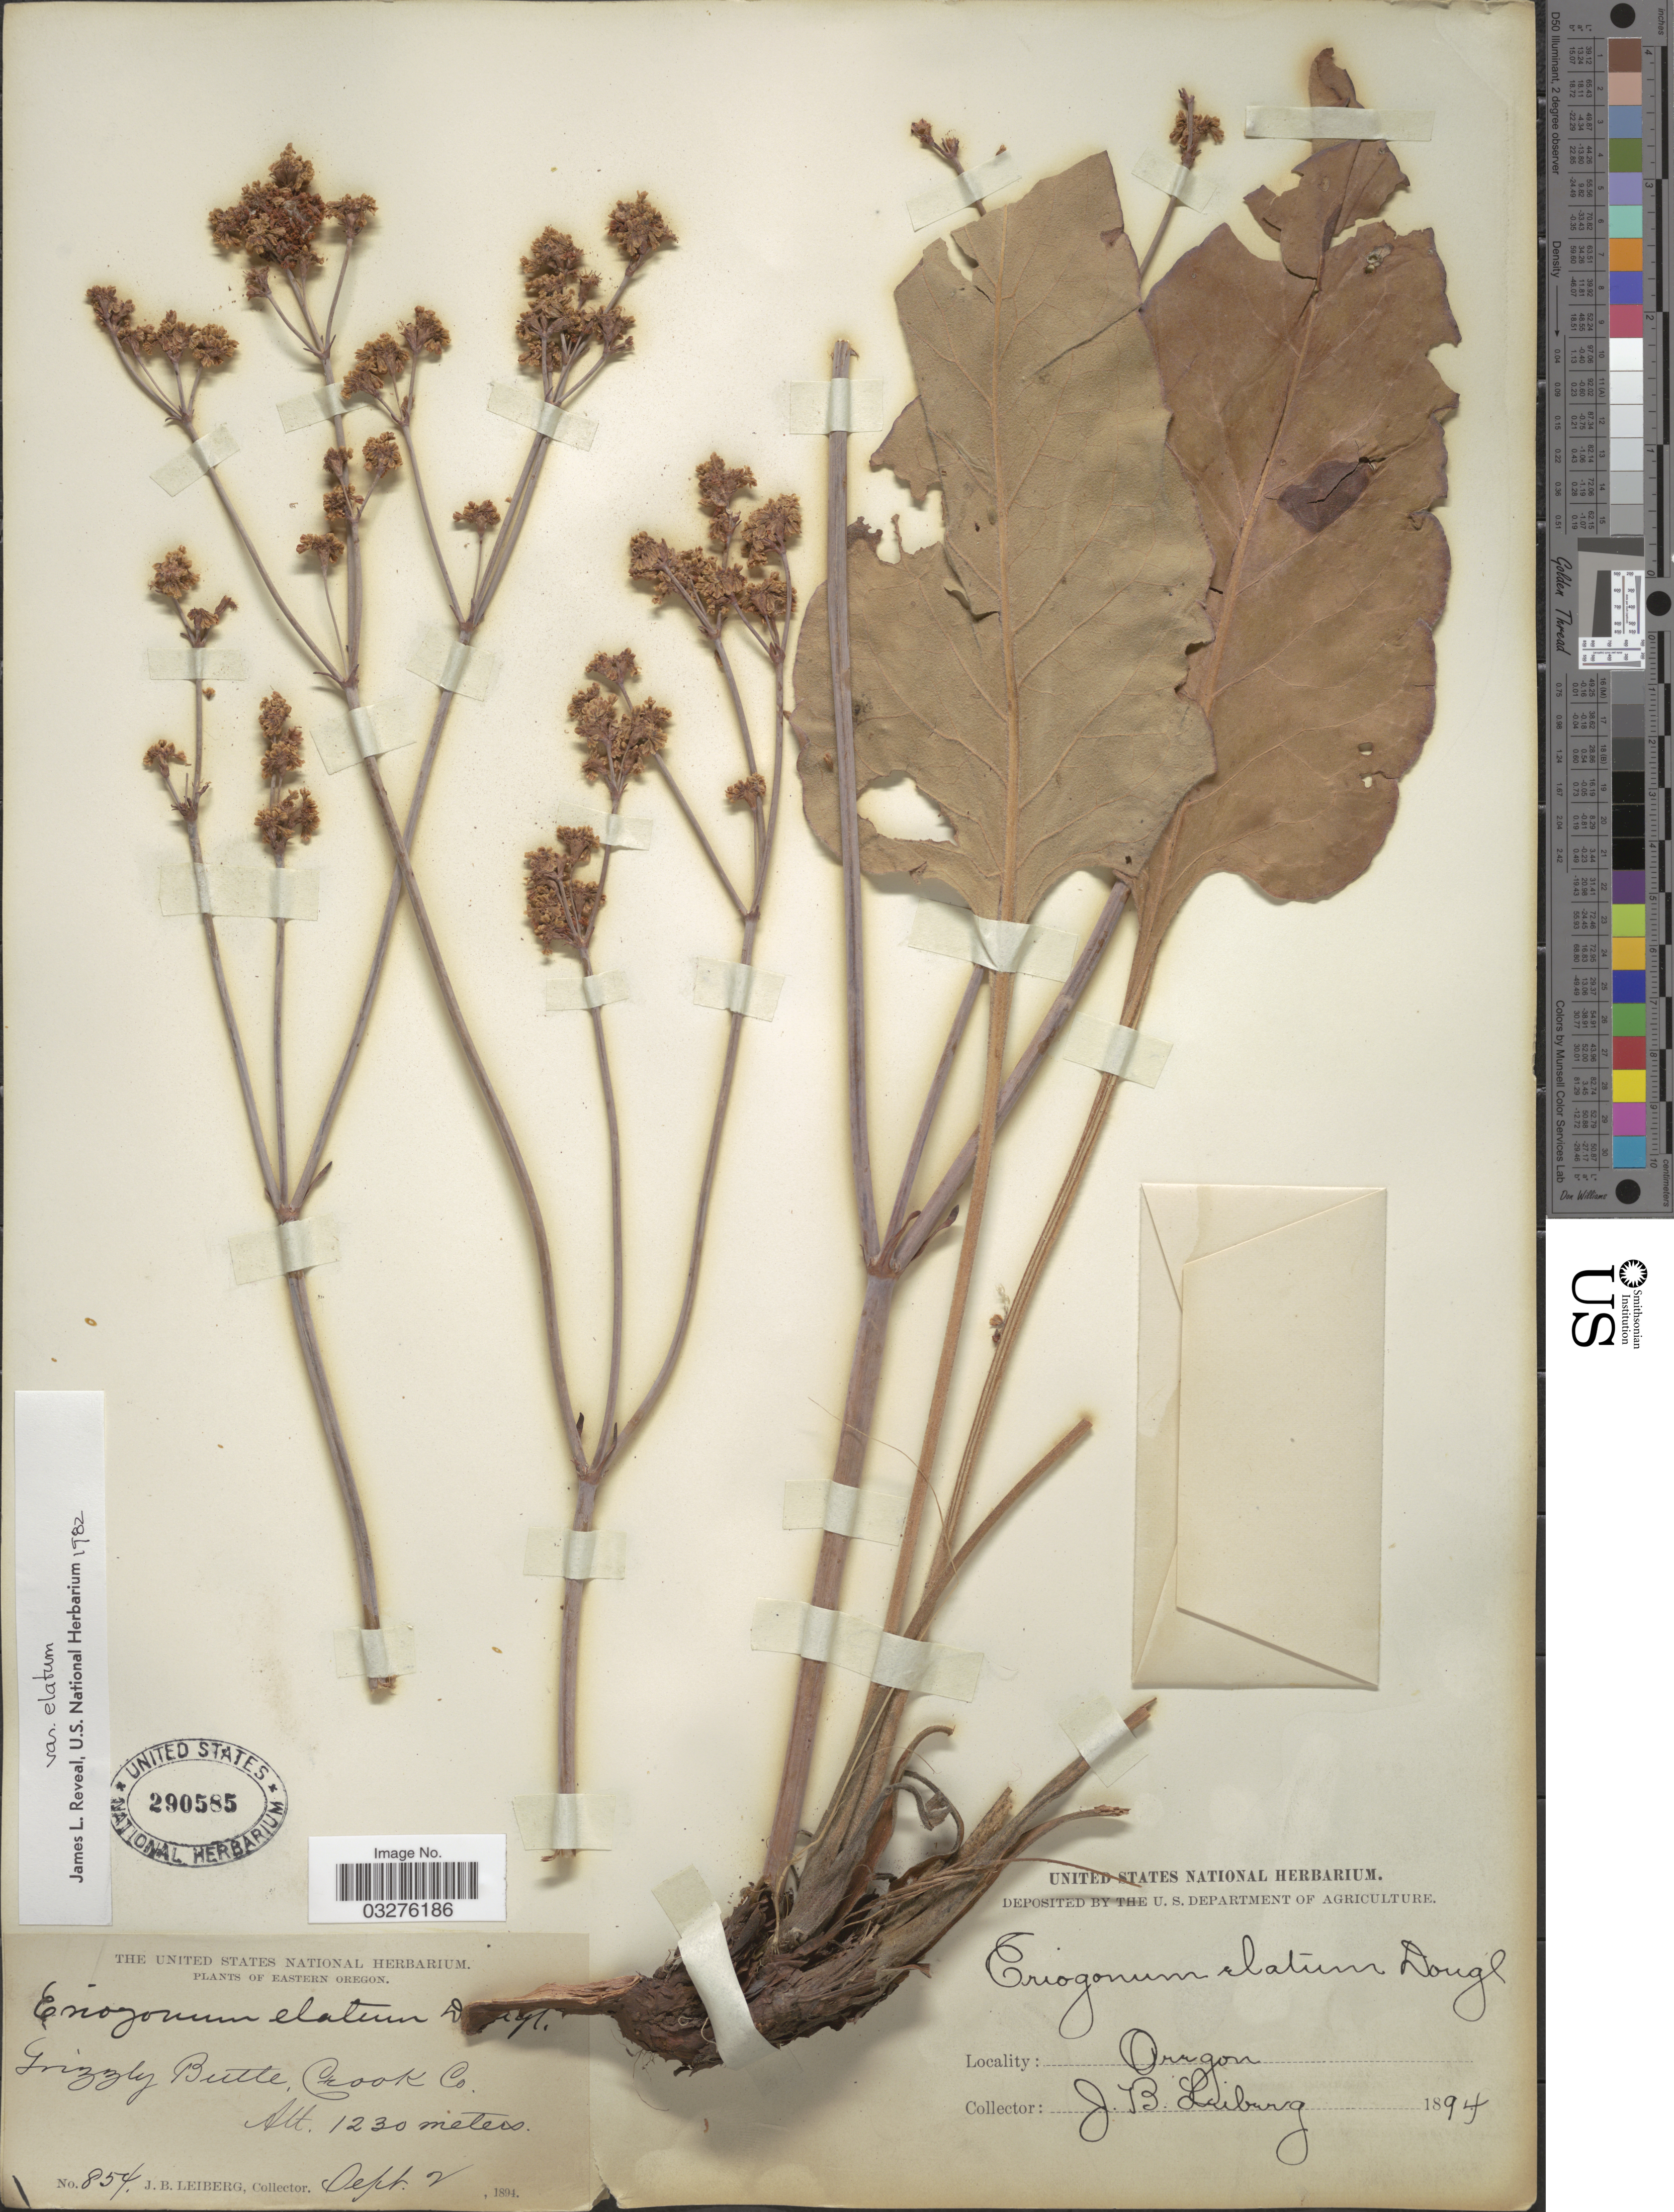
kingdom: Plantae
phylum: Tracheophyta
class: Magnoliopsida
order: Caryophyllales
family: Polygonaceae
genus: Eriogonum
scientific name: Eriogonum elatum var. elatum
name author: Douglas ex Benth.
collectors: J. B. Leiberg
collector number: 854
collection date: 1894-09-02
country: United States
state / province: Oregon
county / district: Crook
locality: Eastern Oregon, Grizzly Butte, Crook Co.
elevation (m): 1230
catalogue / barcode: US 290585